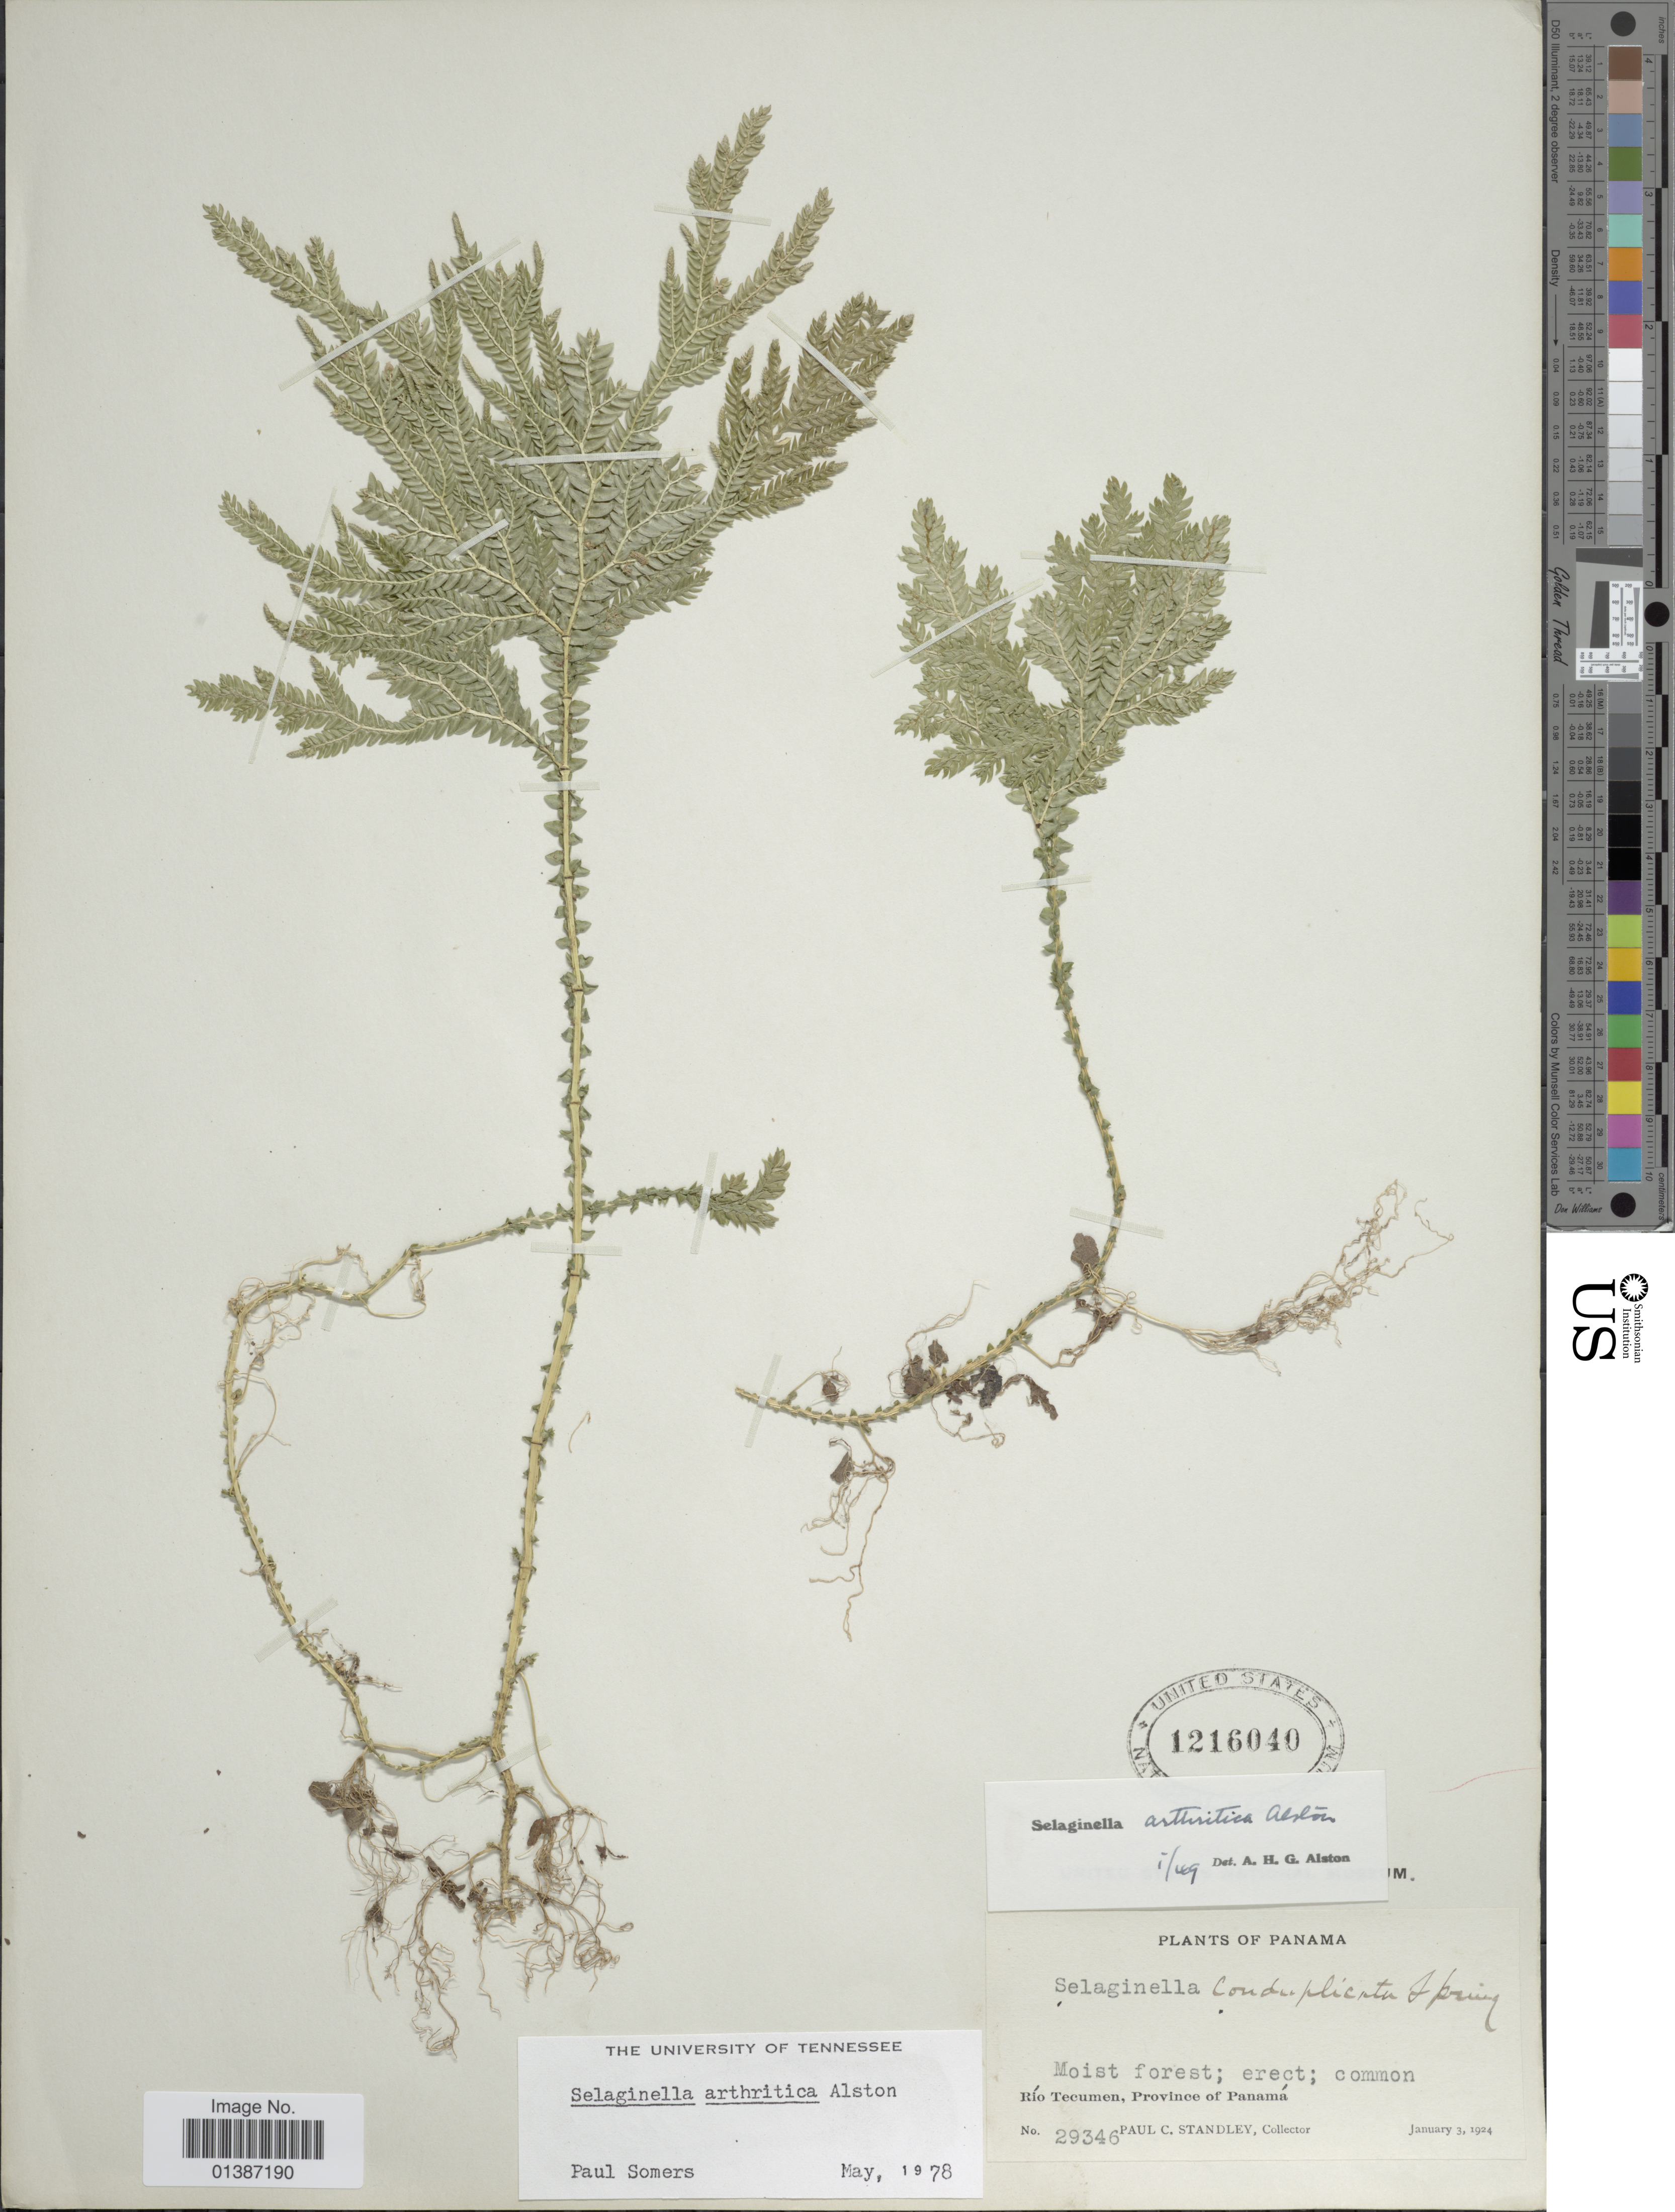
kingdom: Plantae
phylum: Tracheophyta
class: Lycopodiopsida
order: Selaginellales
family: Selaginellaceae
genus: Selaginella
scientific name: Selaginella arthritica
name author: Alston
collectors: P. C. Standley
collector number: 29346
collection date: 1924-01-03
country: Panama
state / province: Panamá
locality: Río Tecumen, Province of Panamá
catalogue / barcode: US 1216040